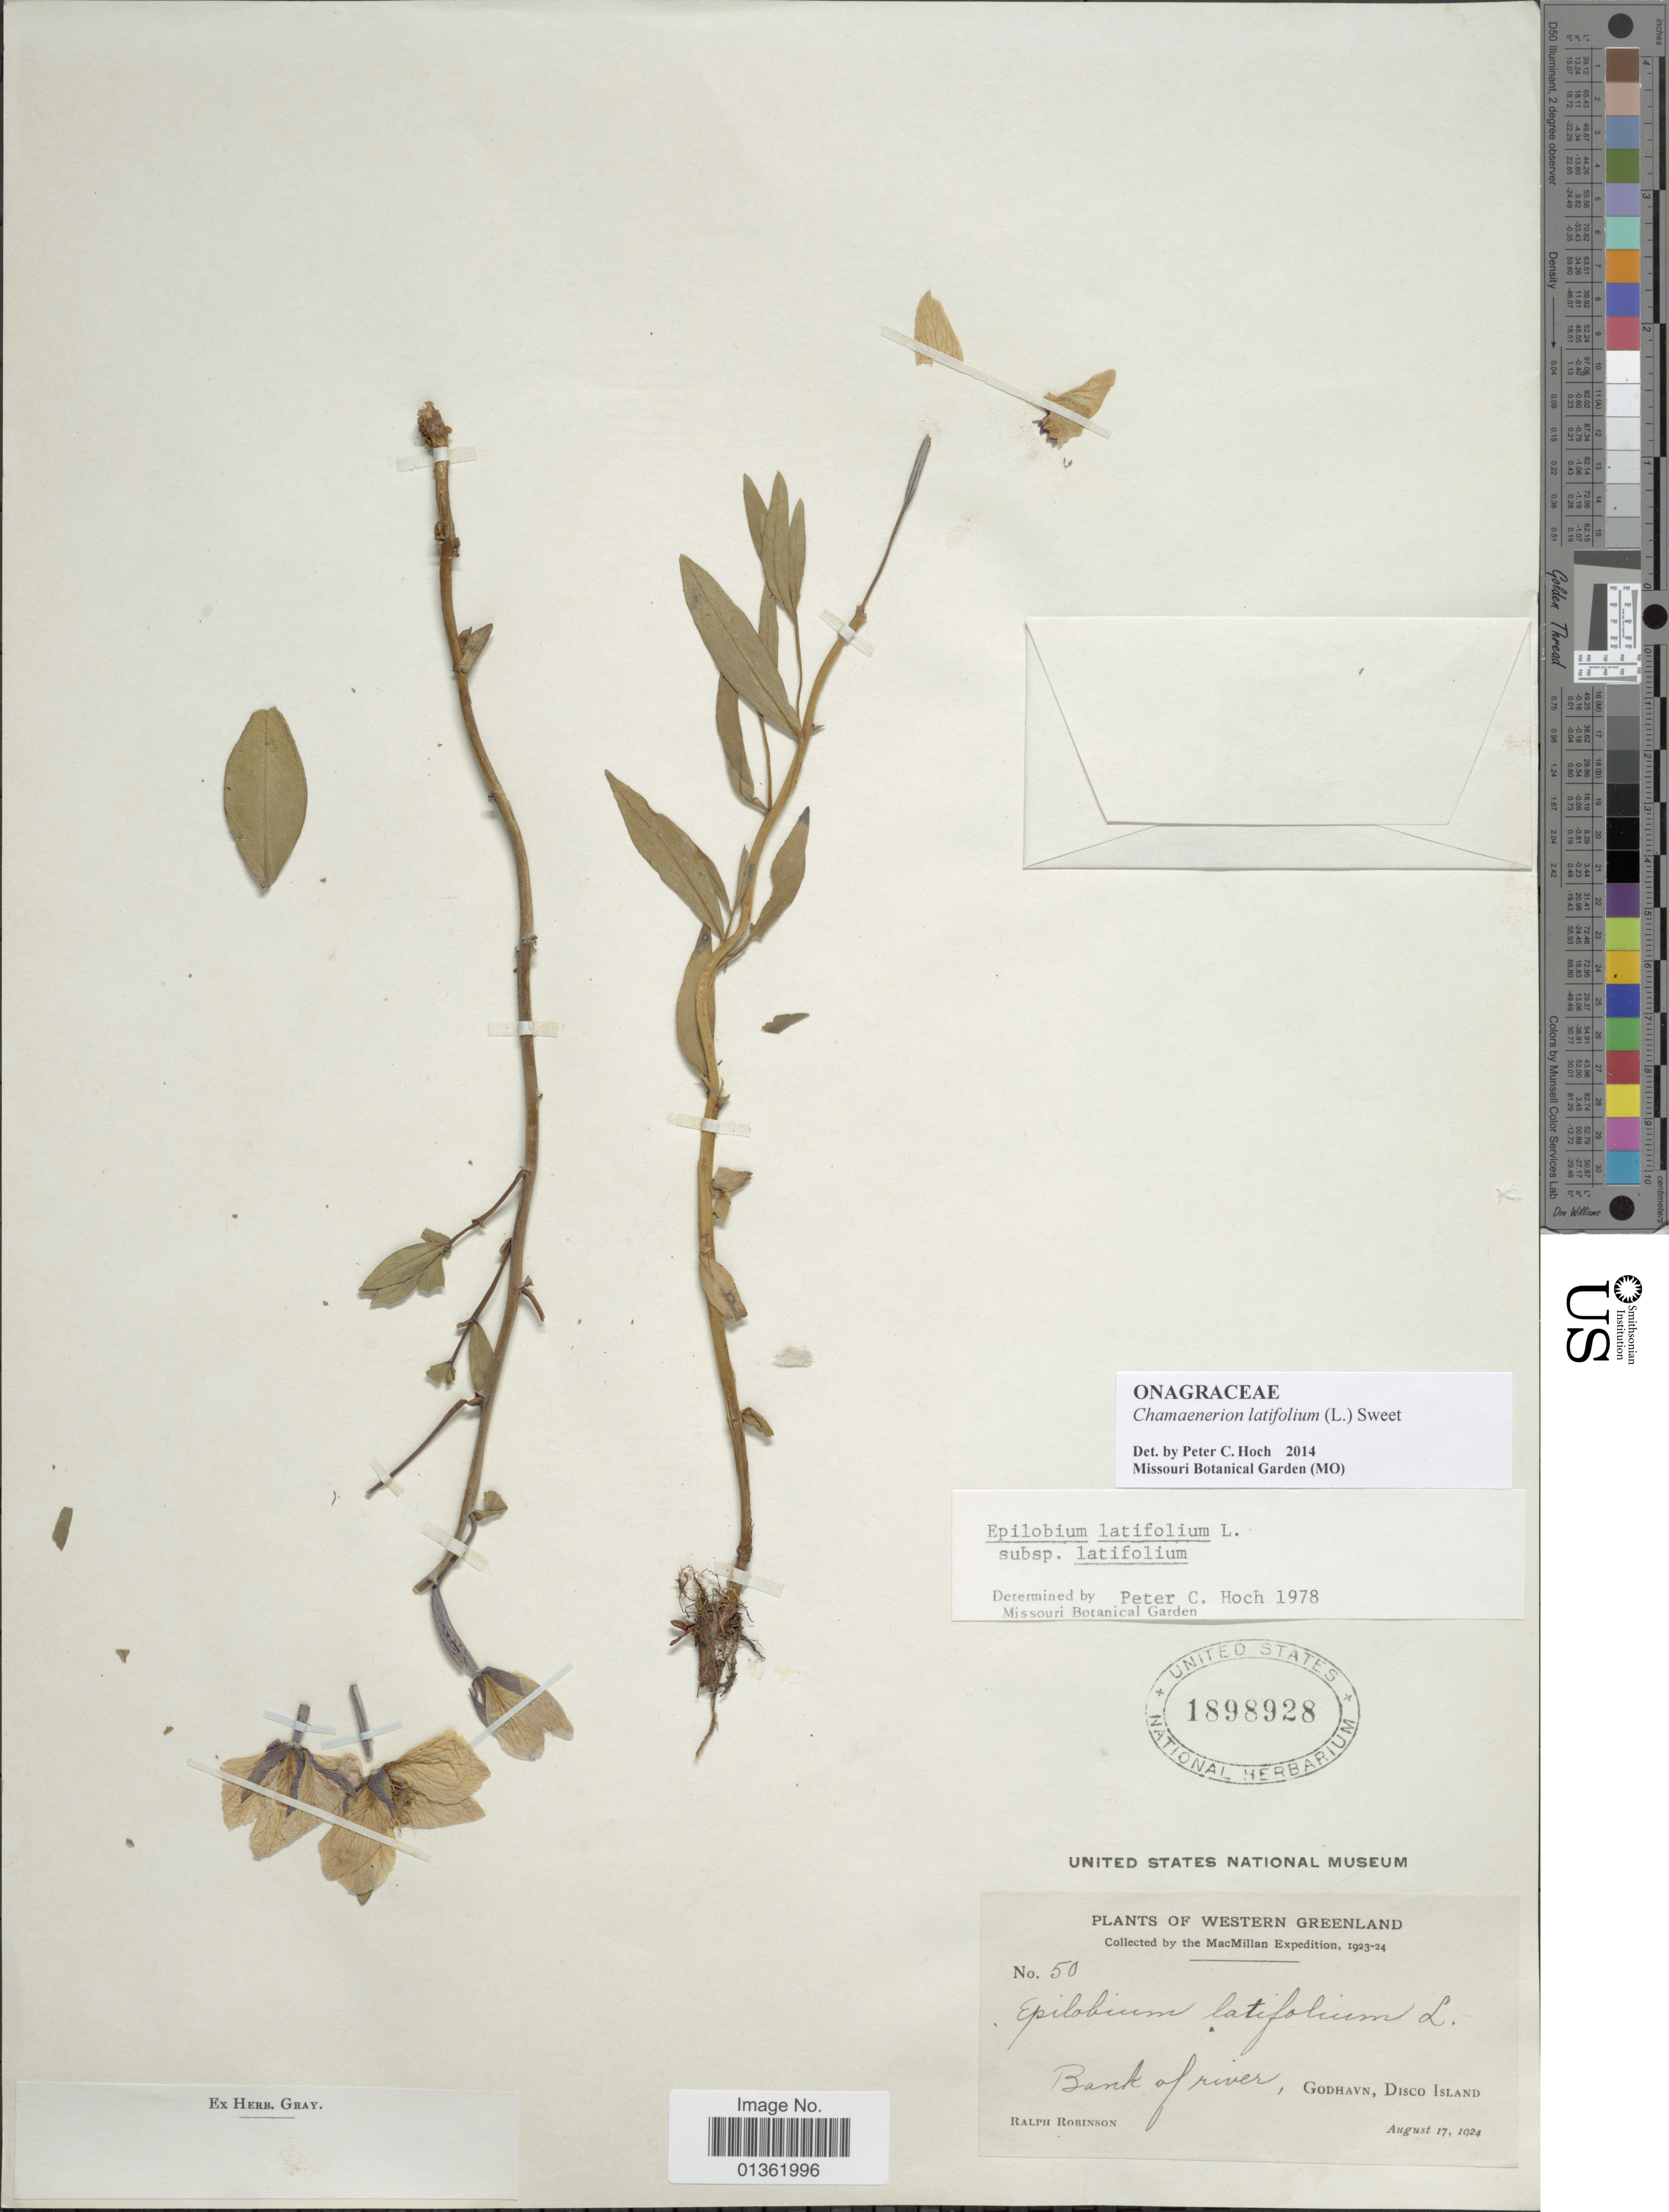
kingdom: Plantae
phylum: Tracheophyta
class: Magnoliopsida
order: Myrtales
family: Onagraceae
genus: Chamaenerion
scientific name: Chamaenerion latifolium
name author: (L.) Th. Fr. & Lange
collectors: R. Robinson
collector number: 50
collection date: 1924-08-17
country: Greenland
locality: Western Greenland. Bank of river, Godhavn, Disco Island.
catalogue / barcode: US 1898928